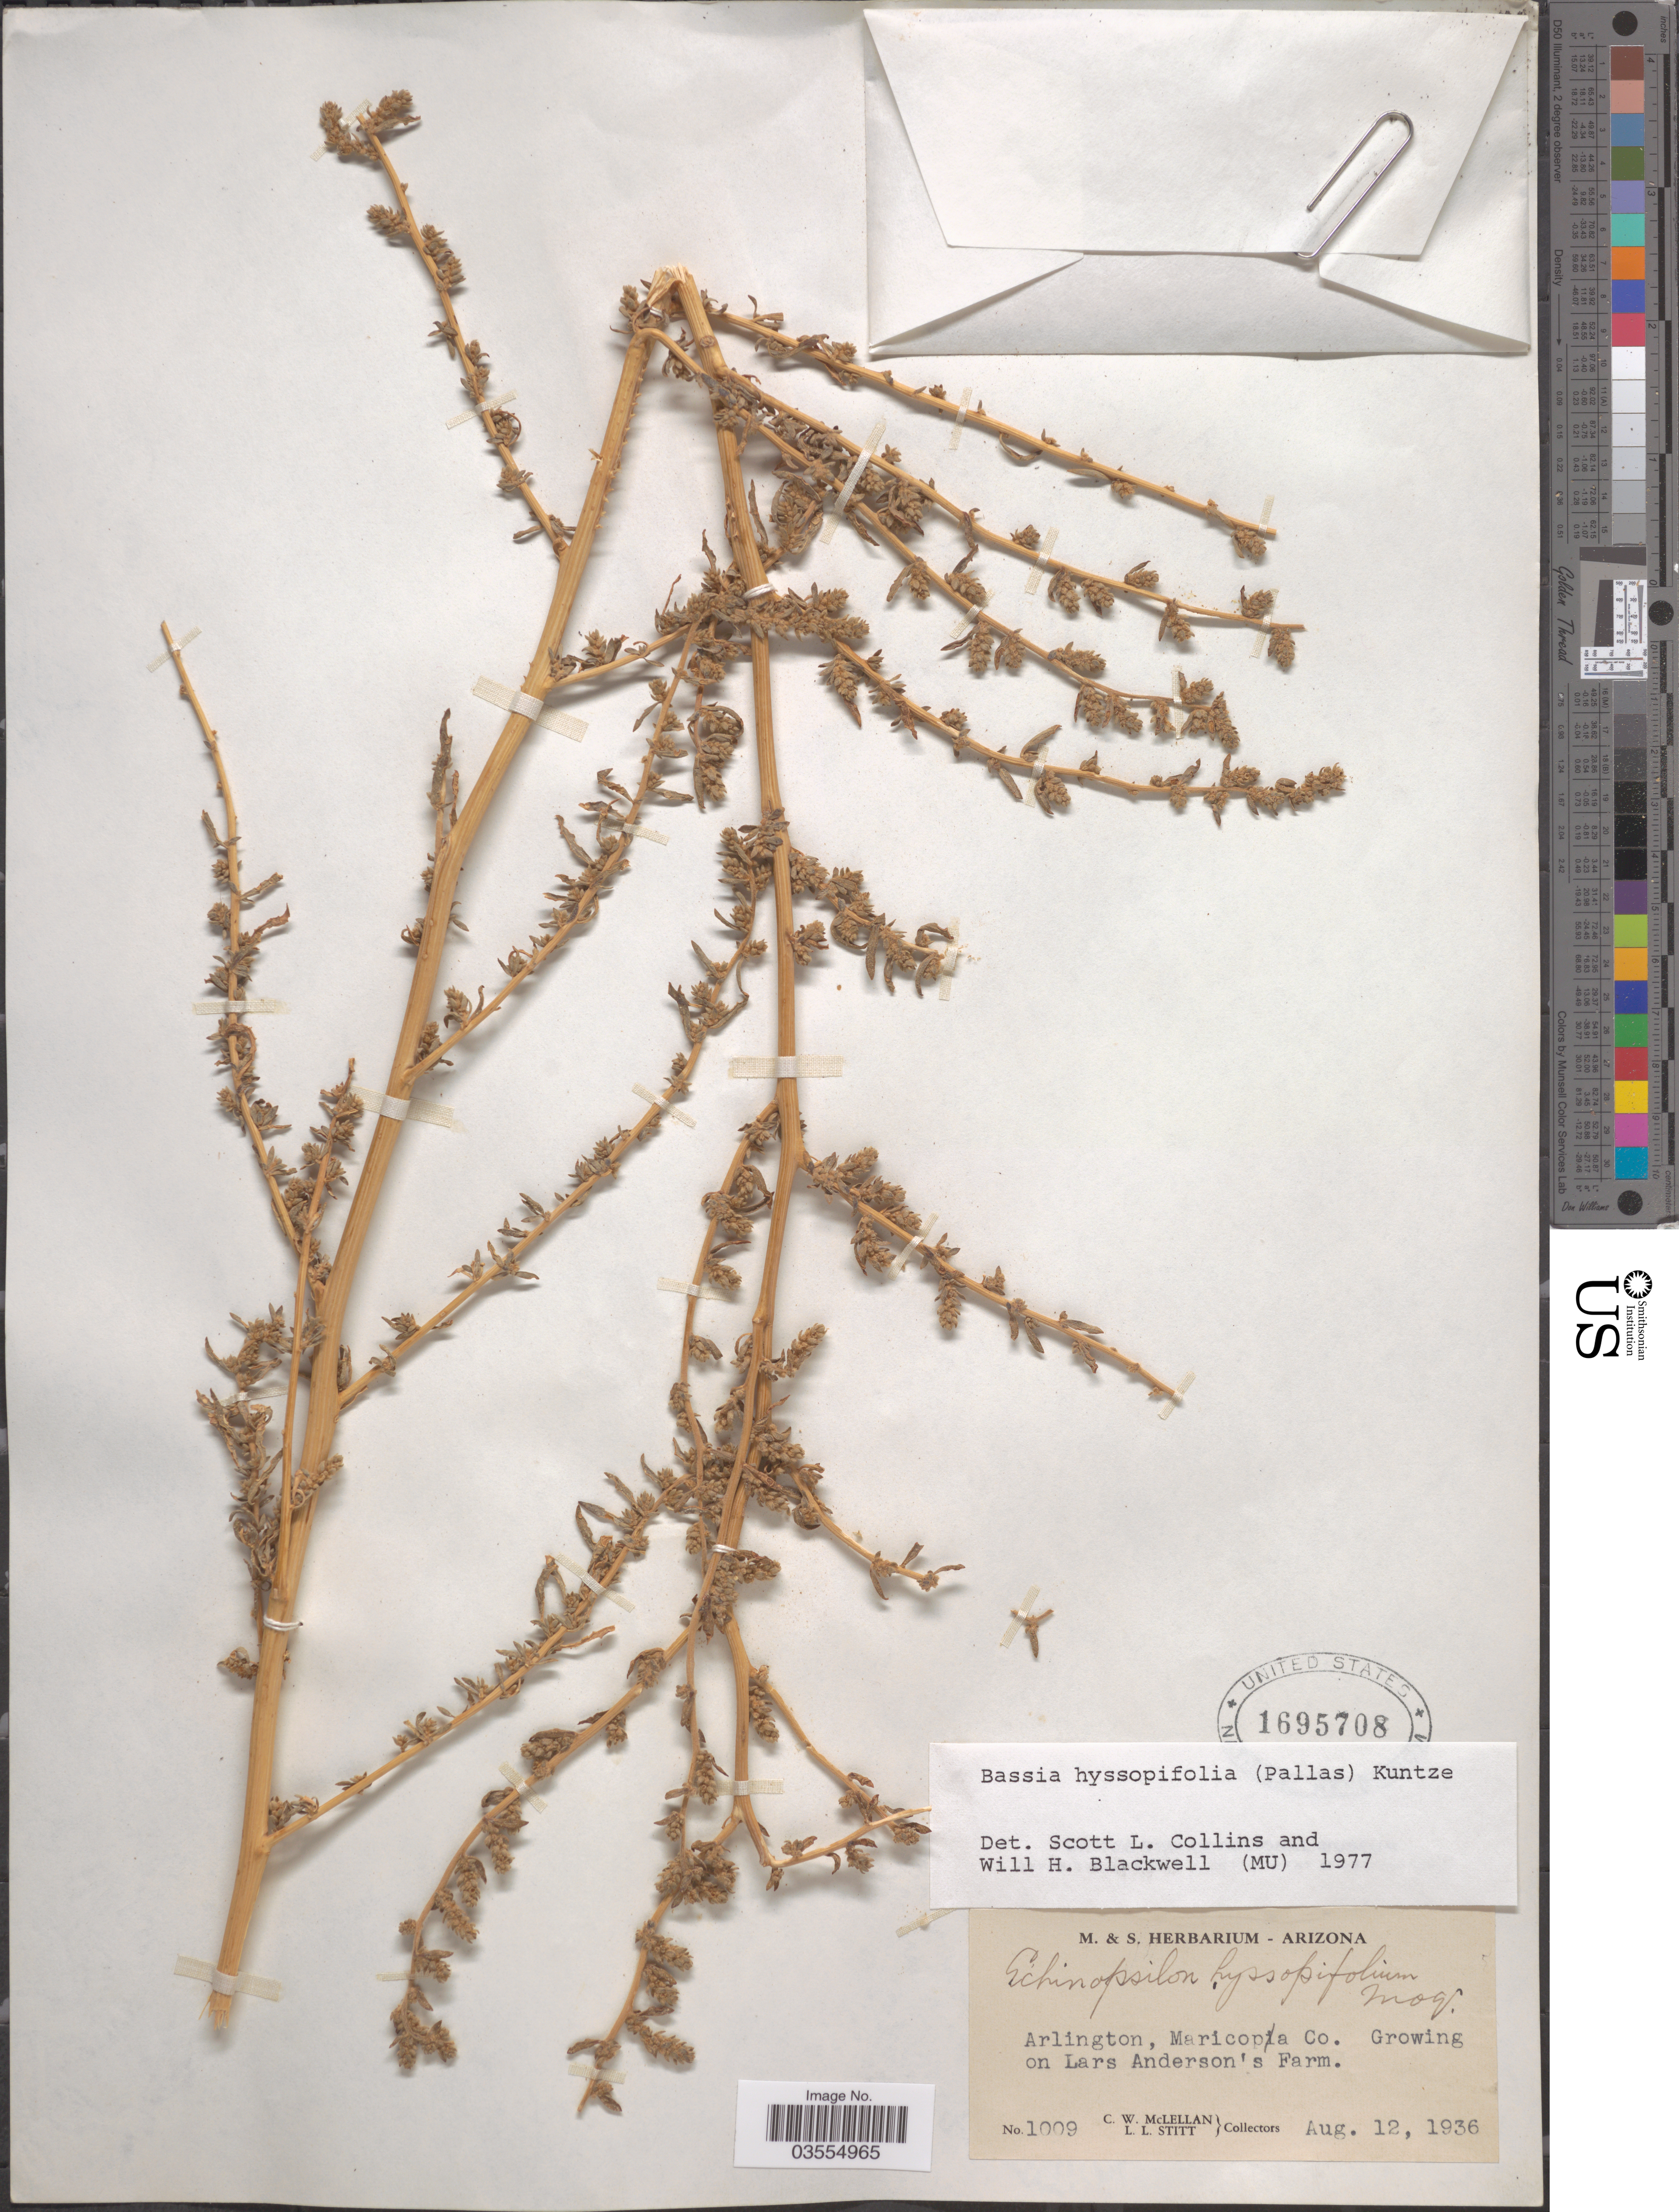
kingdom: Plantae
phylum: Tracheophyta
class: Magnoliopsida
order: Caryophyllales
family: Amaranthaceae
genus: Bassia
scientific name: Bassia hyssopifolia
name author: (Pall.) Kuntze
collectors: C. McLellan & L. Stitt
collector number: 1009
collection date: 1936-08-12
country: United States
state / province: Arizona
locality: Arlington, Maricopa Co. Growing on Lard Anderson's Farm.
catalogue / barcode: US 1695708